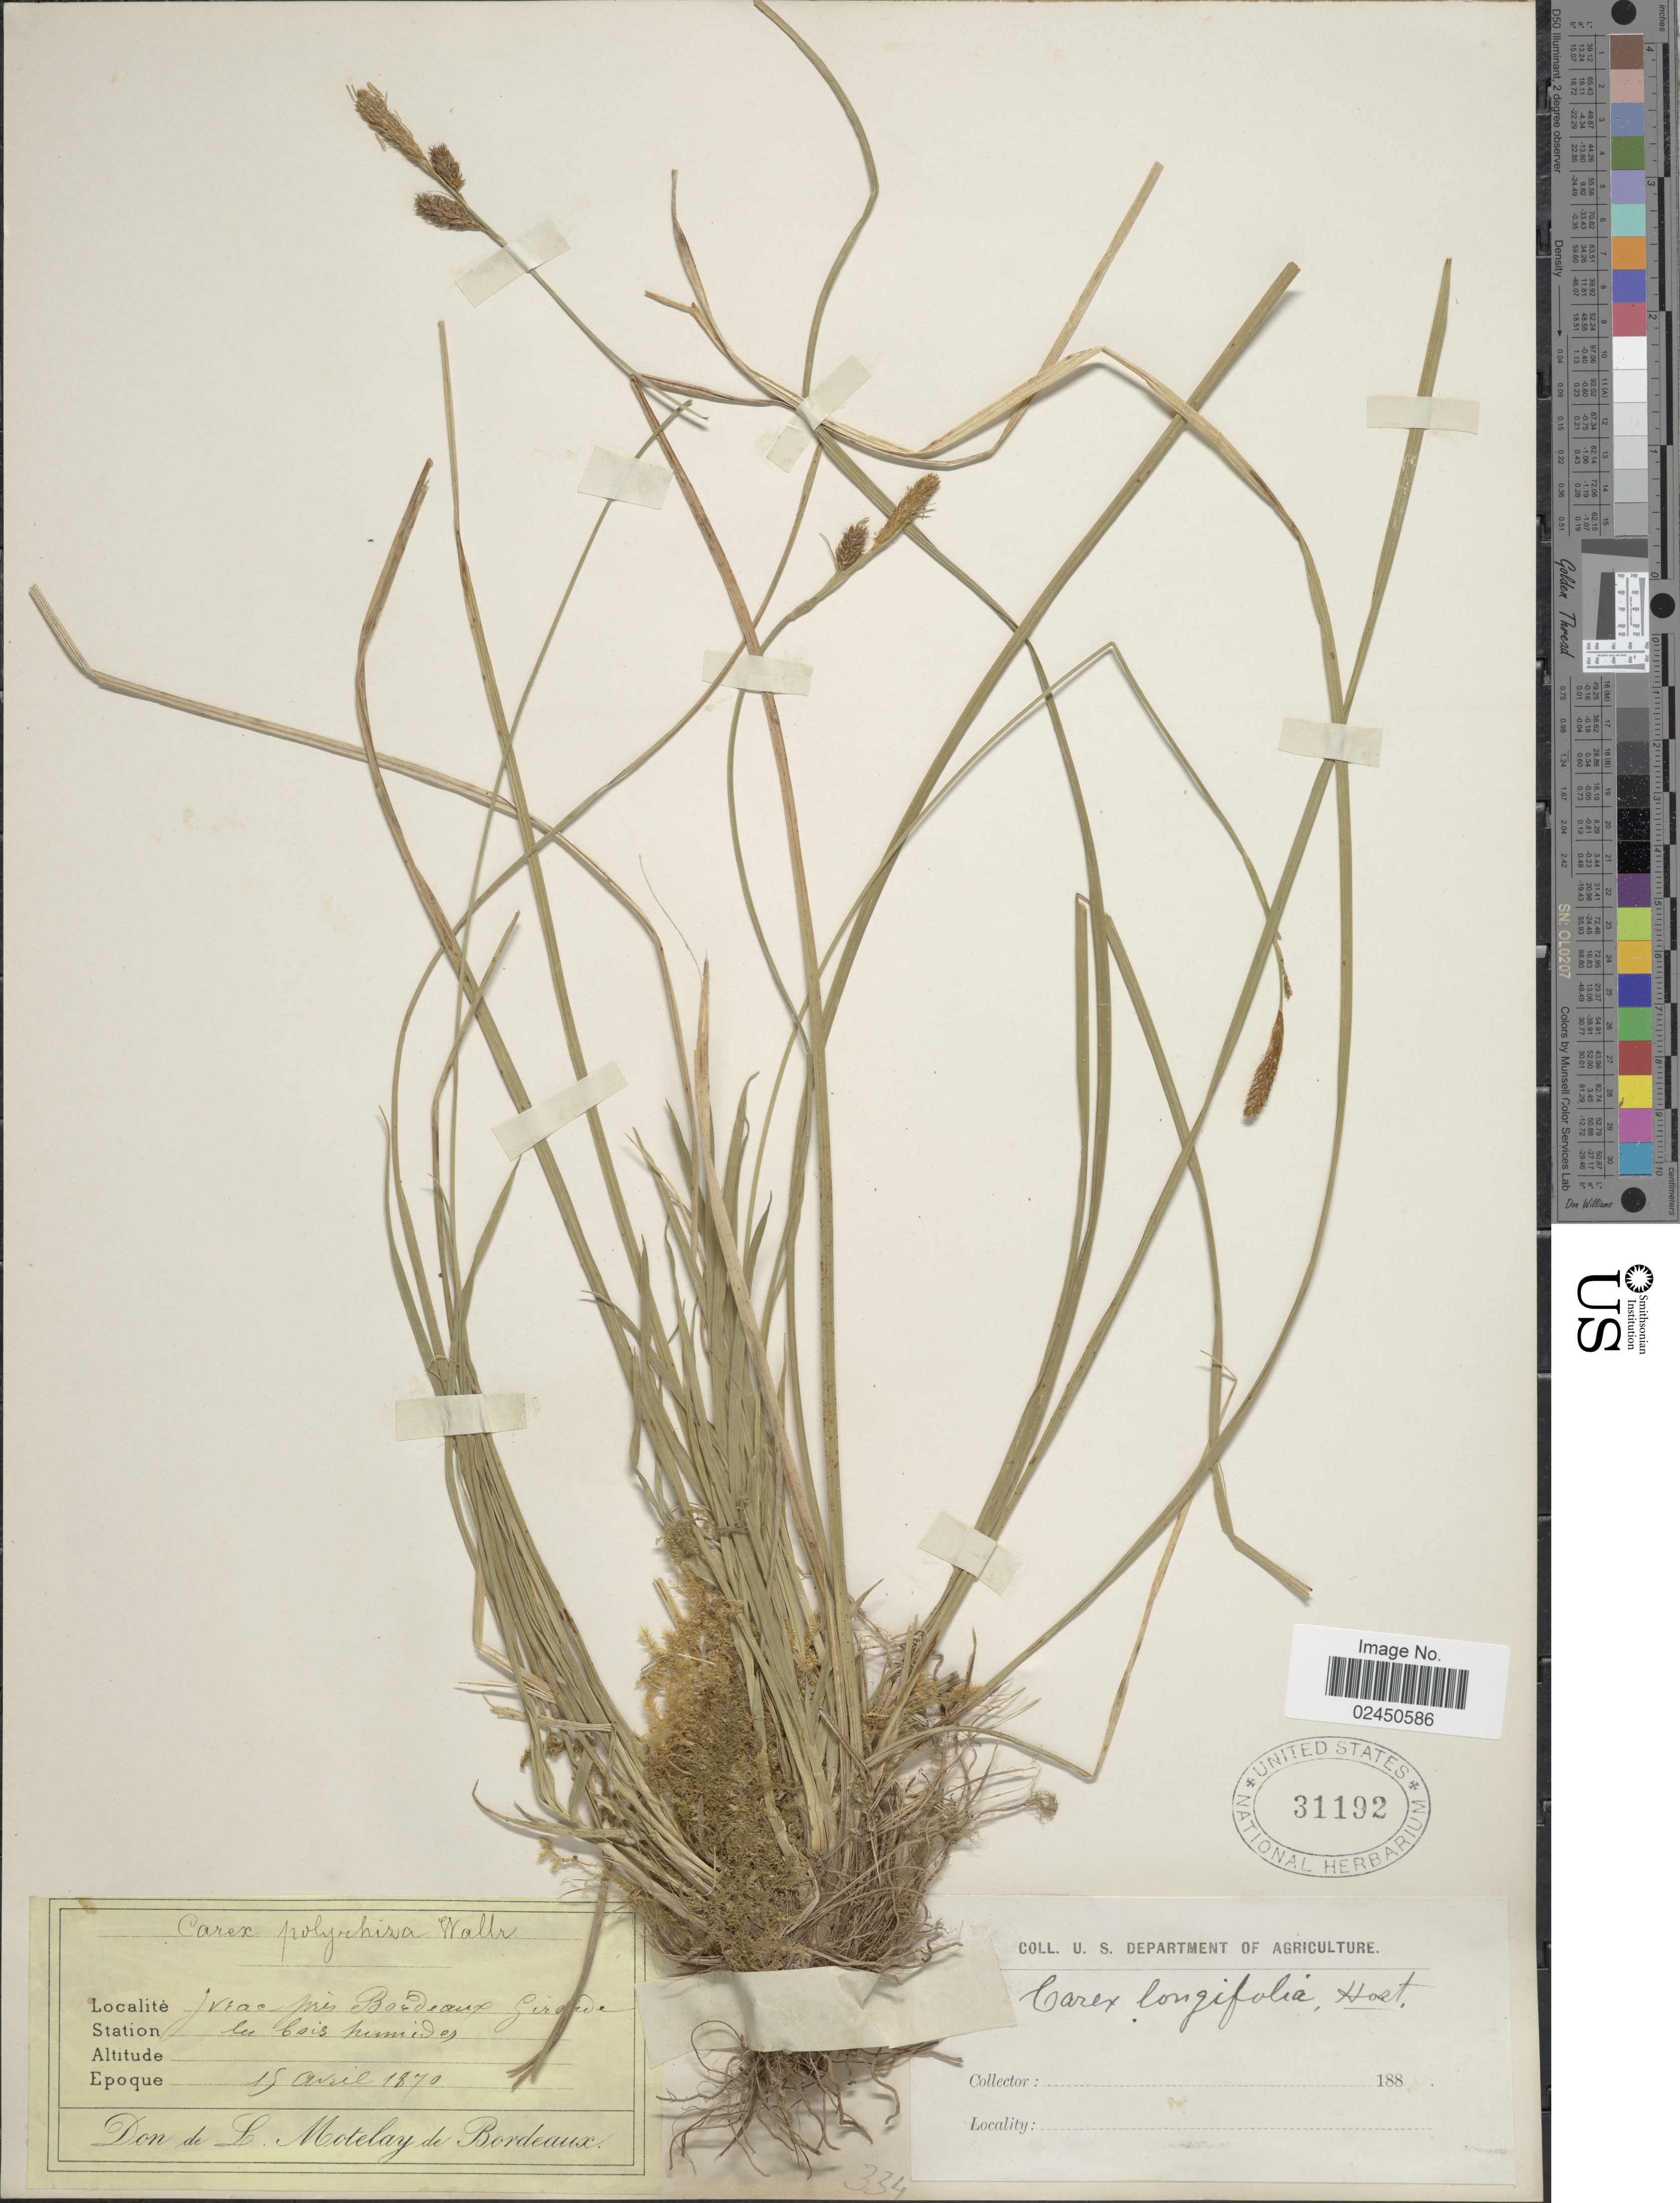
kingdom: Plantae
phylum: Tracheophyta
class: Liliopsida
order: Poales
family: Cyperaceae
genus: Carex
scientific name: Carex umbrosa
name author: Host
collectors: L. Motelay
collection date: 1870-04-19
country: France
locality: Iveac [interpreted] pres Bordeaux Gironde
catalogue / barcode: US 31192